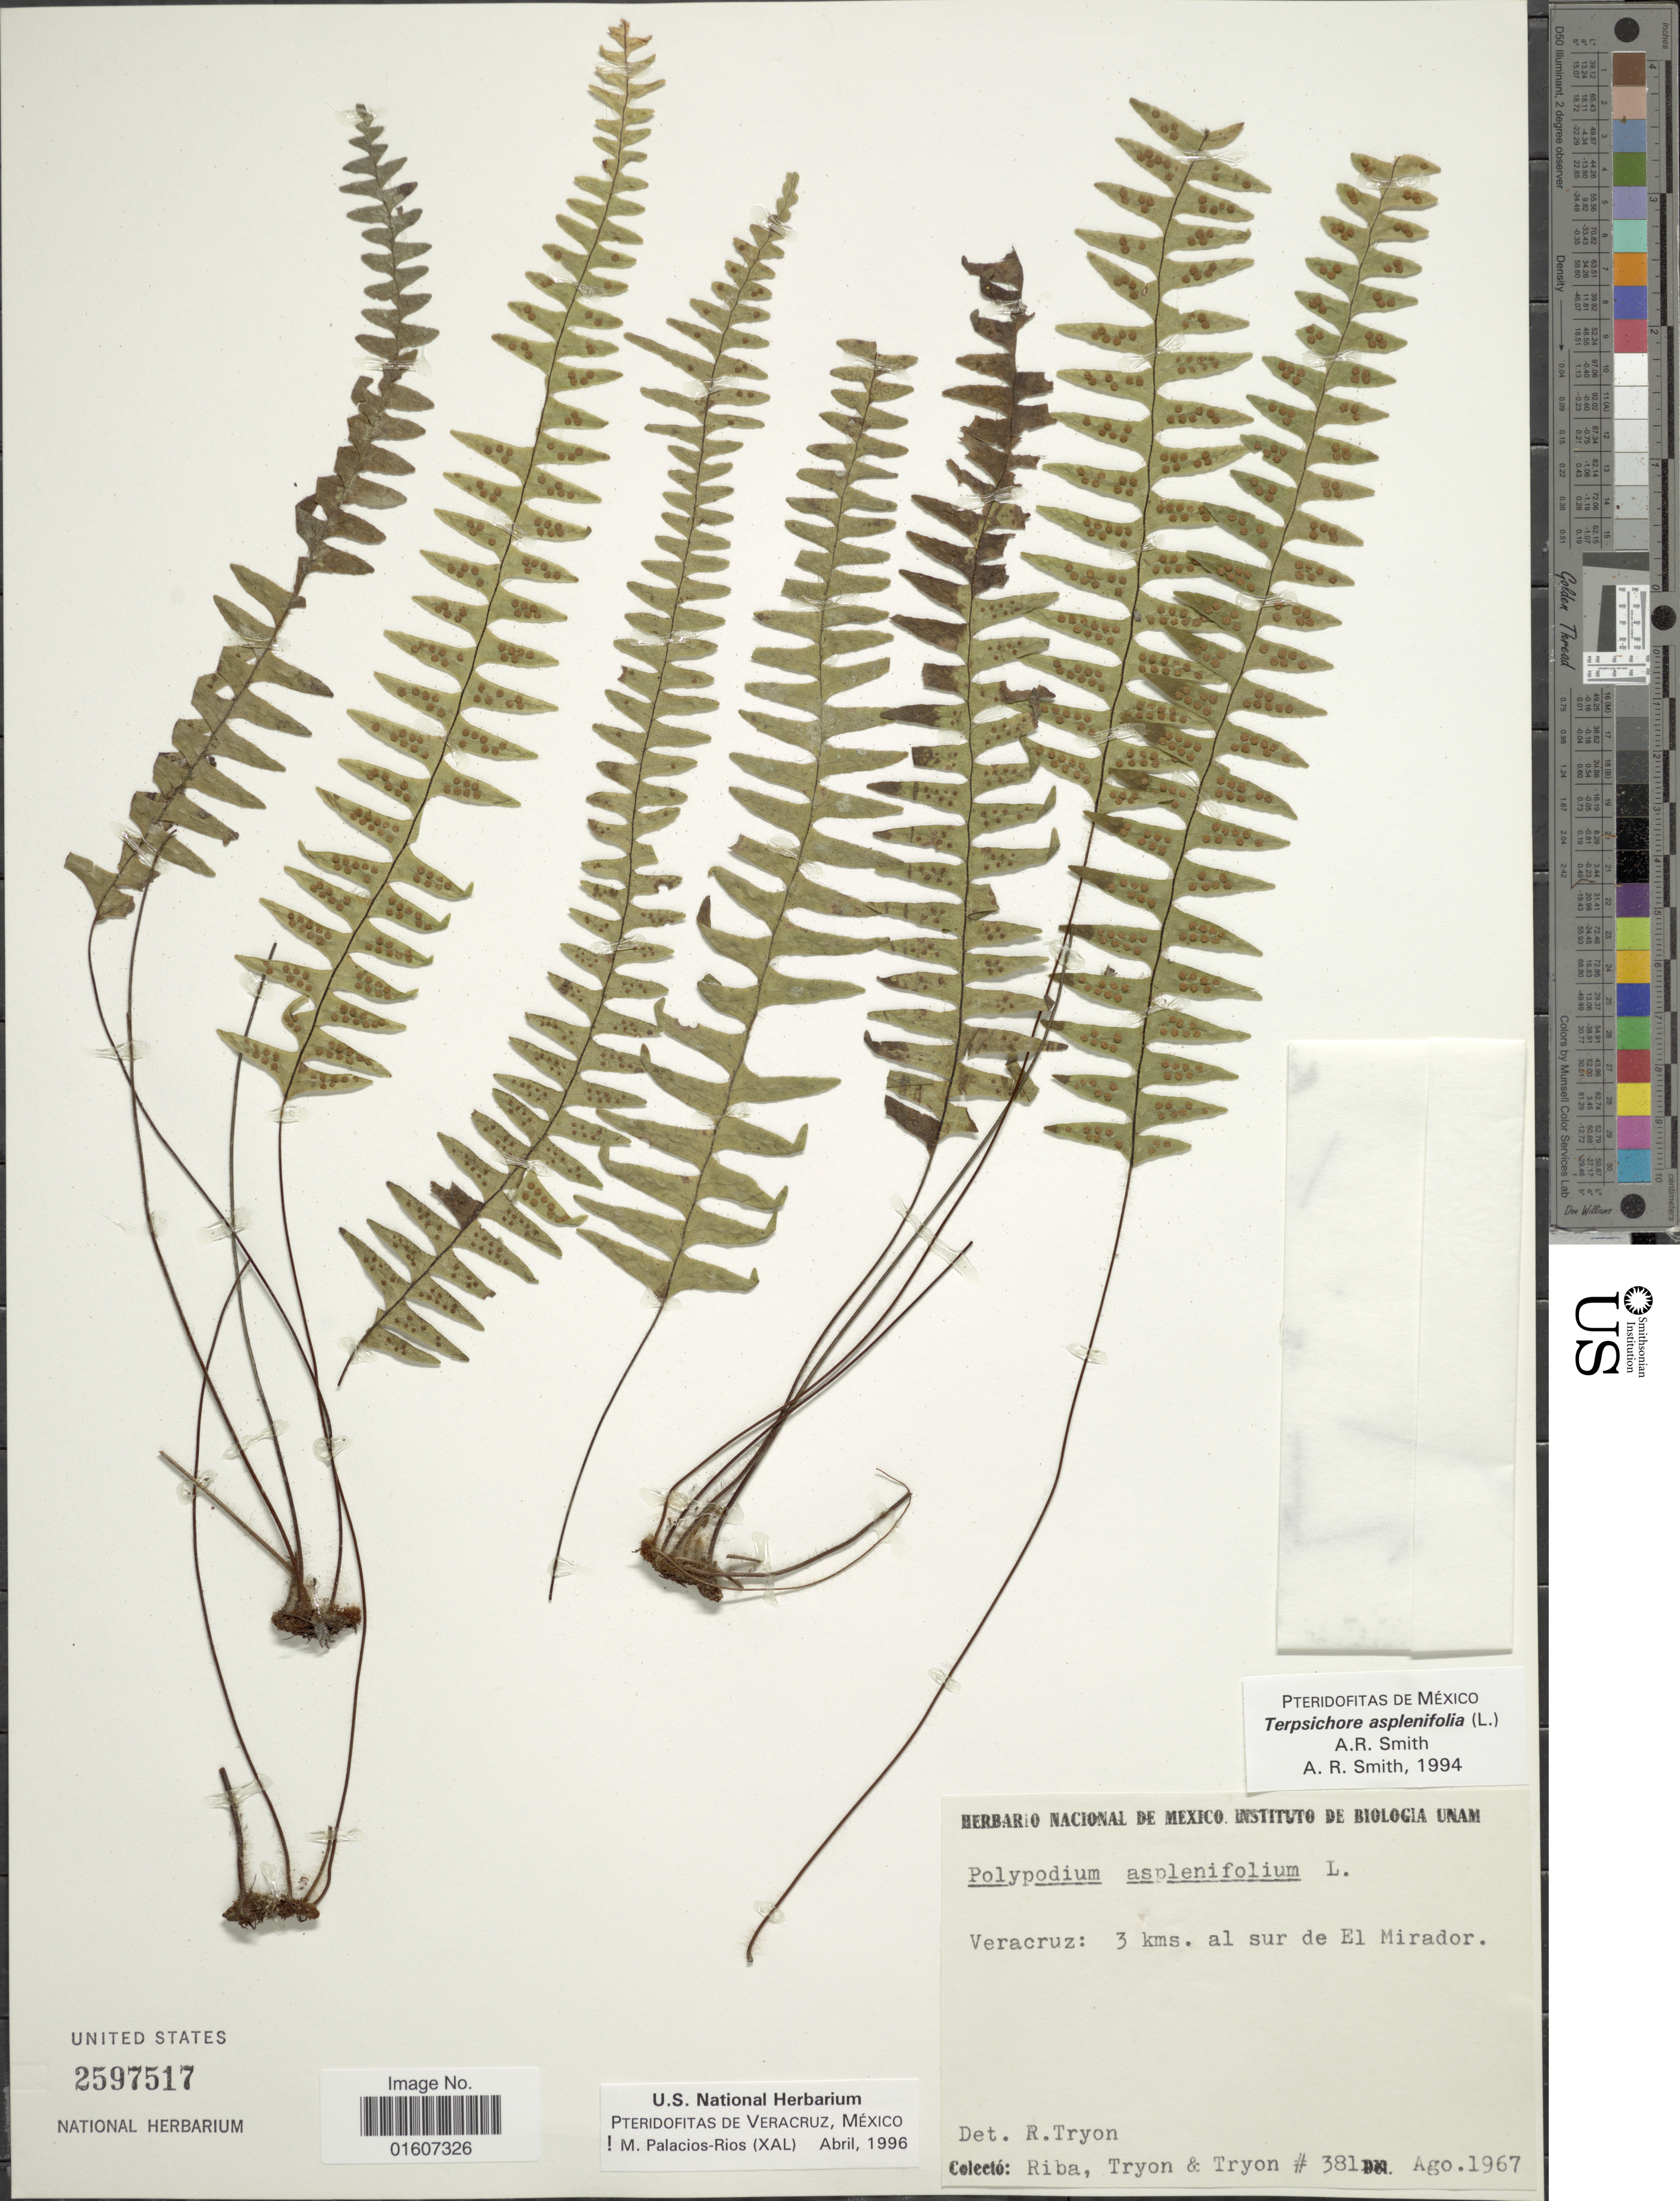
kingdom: Plantae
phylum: Tracheophyta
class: Polypodiopsida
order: Polypodiales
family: Polypodiaceae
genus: Terpsichore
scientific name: Terpsichore asplenifolia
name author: (L.) A.R. Sm.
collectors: Riba, -. Tryon & -. Tryon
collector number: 381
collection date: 1967-08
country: Mexico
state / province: Veracruz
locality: Veracruz: 3 kms. al sur de El Mirador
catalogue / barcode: US 2597517